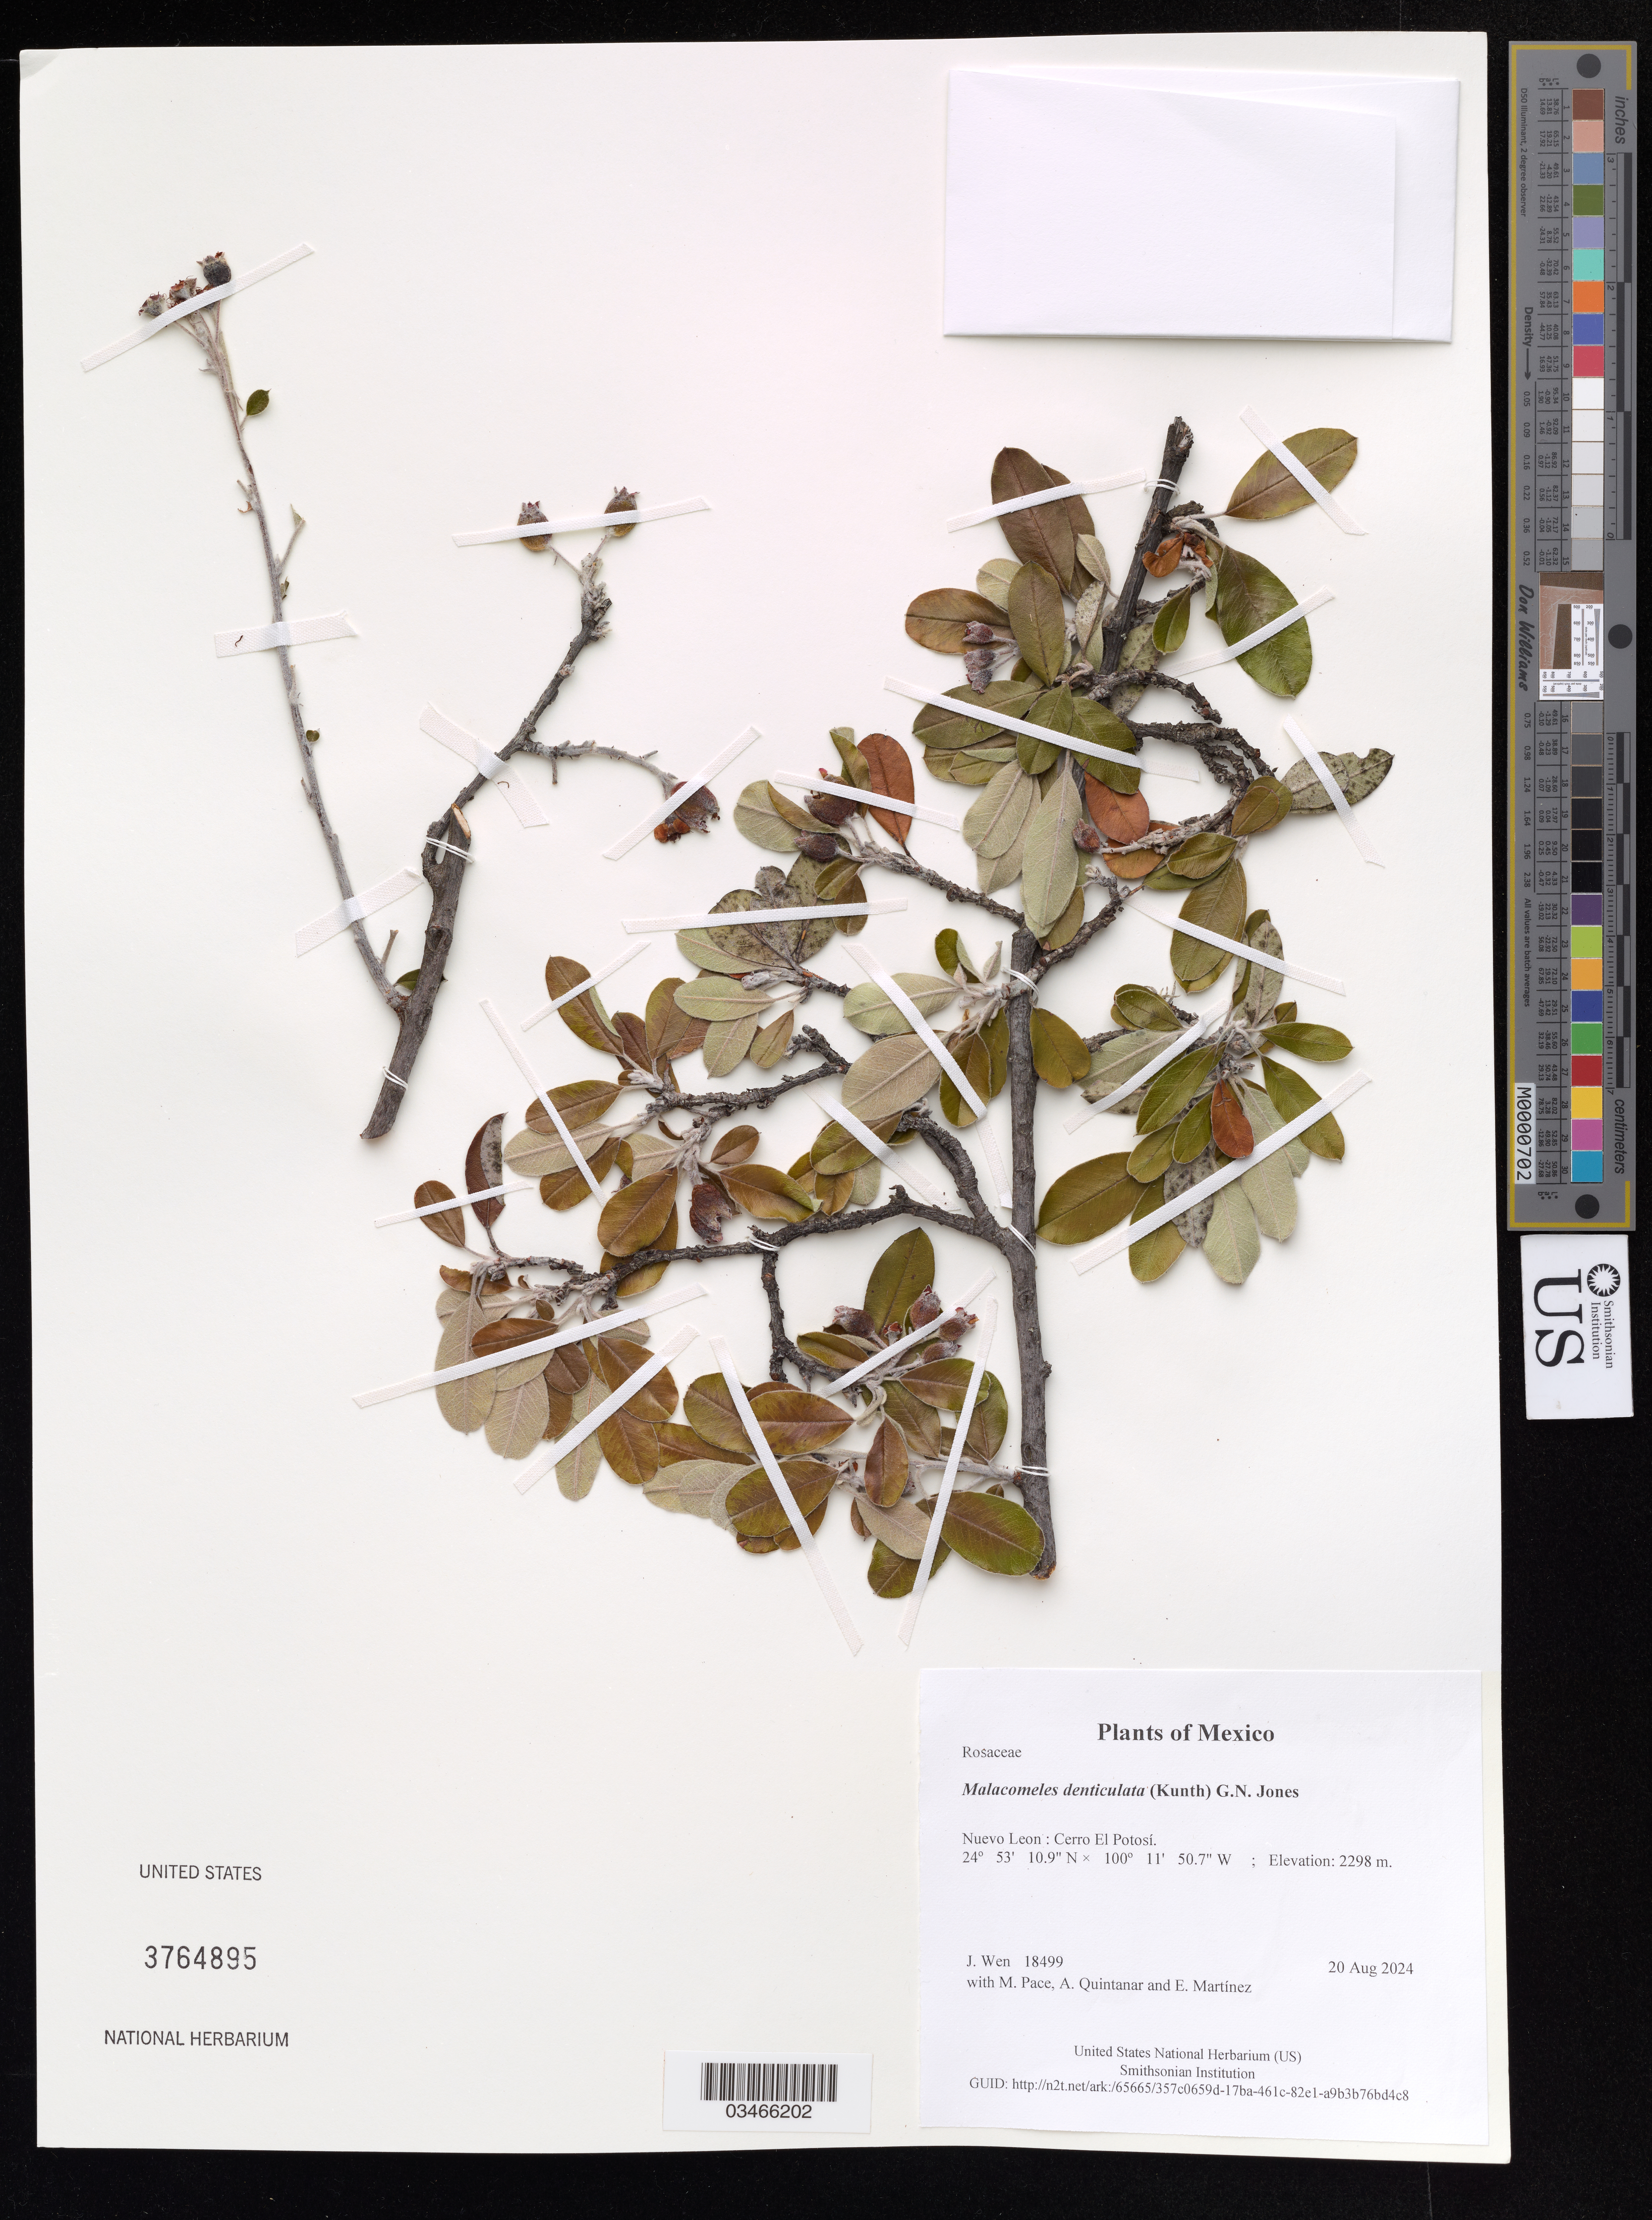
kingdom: Plantae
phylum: Tracheophyta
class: Magnoliopsida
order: Rosales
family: Rosaceae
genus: Malacomeles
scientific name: Malacomeles denticulata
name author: (Kunth) G.N. Jones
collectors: J. Wen, M. Pace, A. Quintanar & E. Martinez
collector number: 18499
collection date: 2024-08-20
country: Mexico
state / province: Nuevo Leon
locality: Cerro El Potosí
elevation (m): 2298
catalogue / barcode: US 3764895